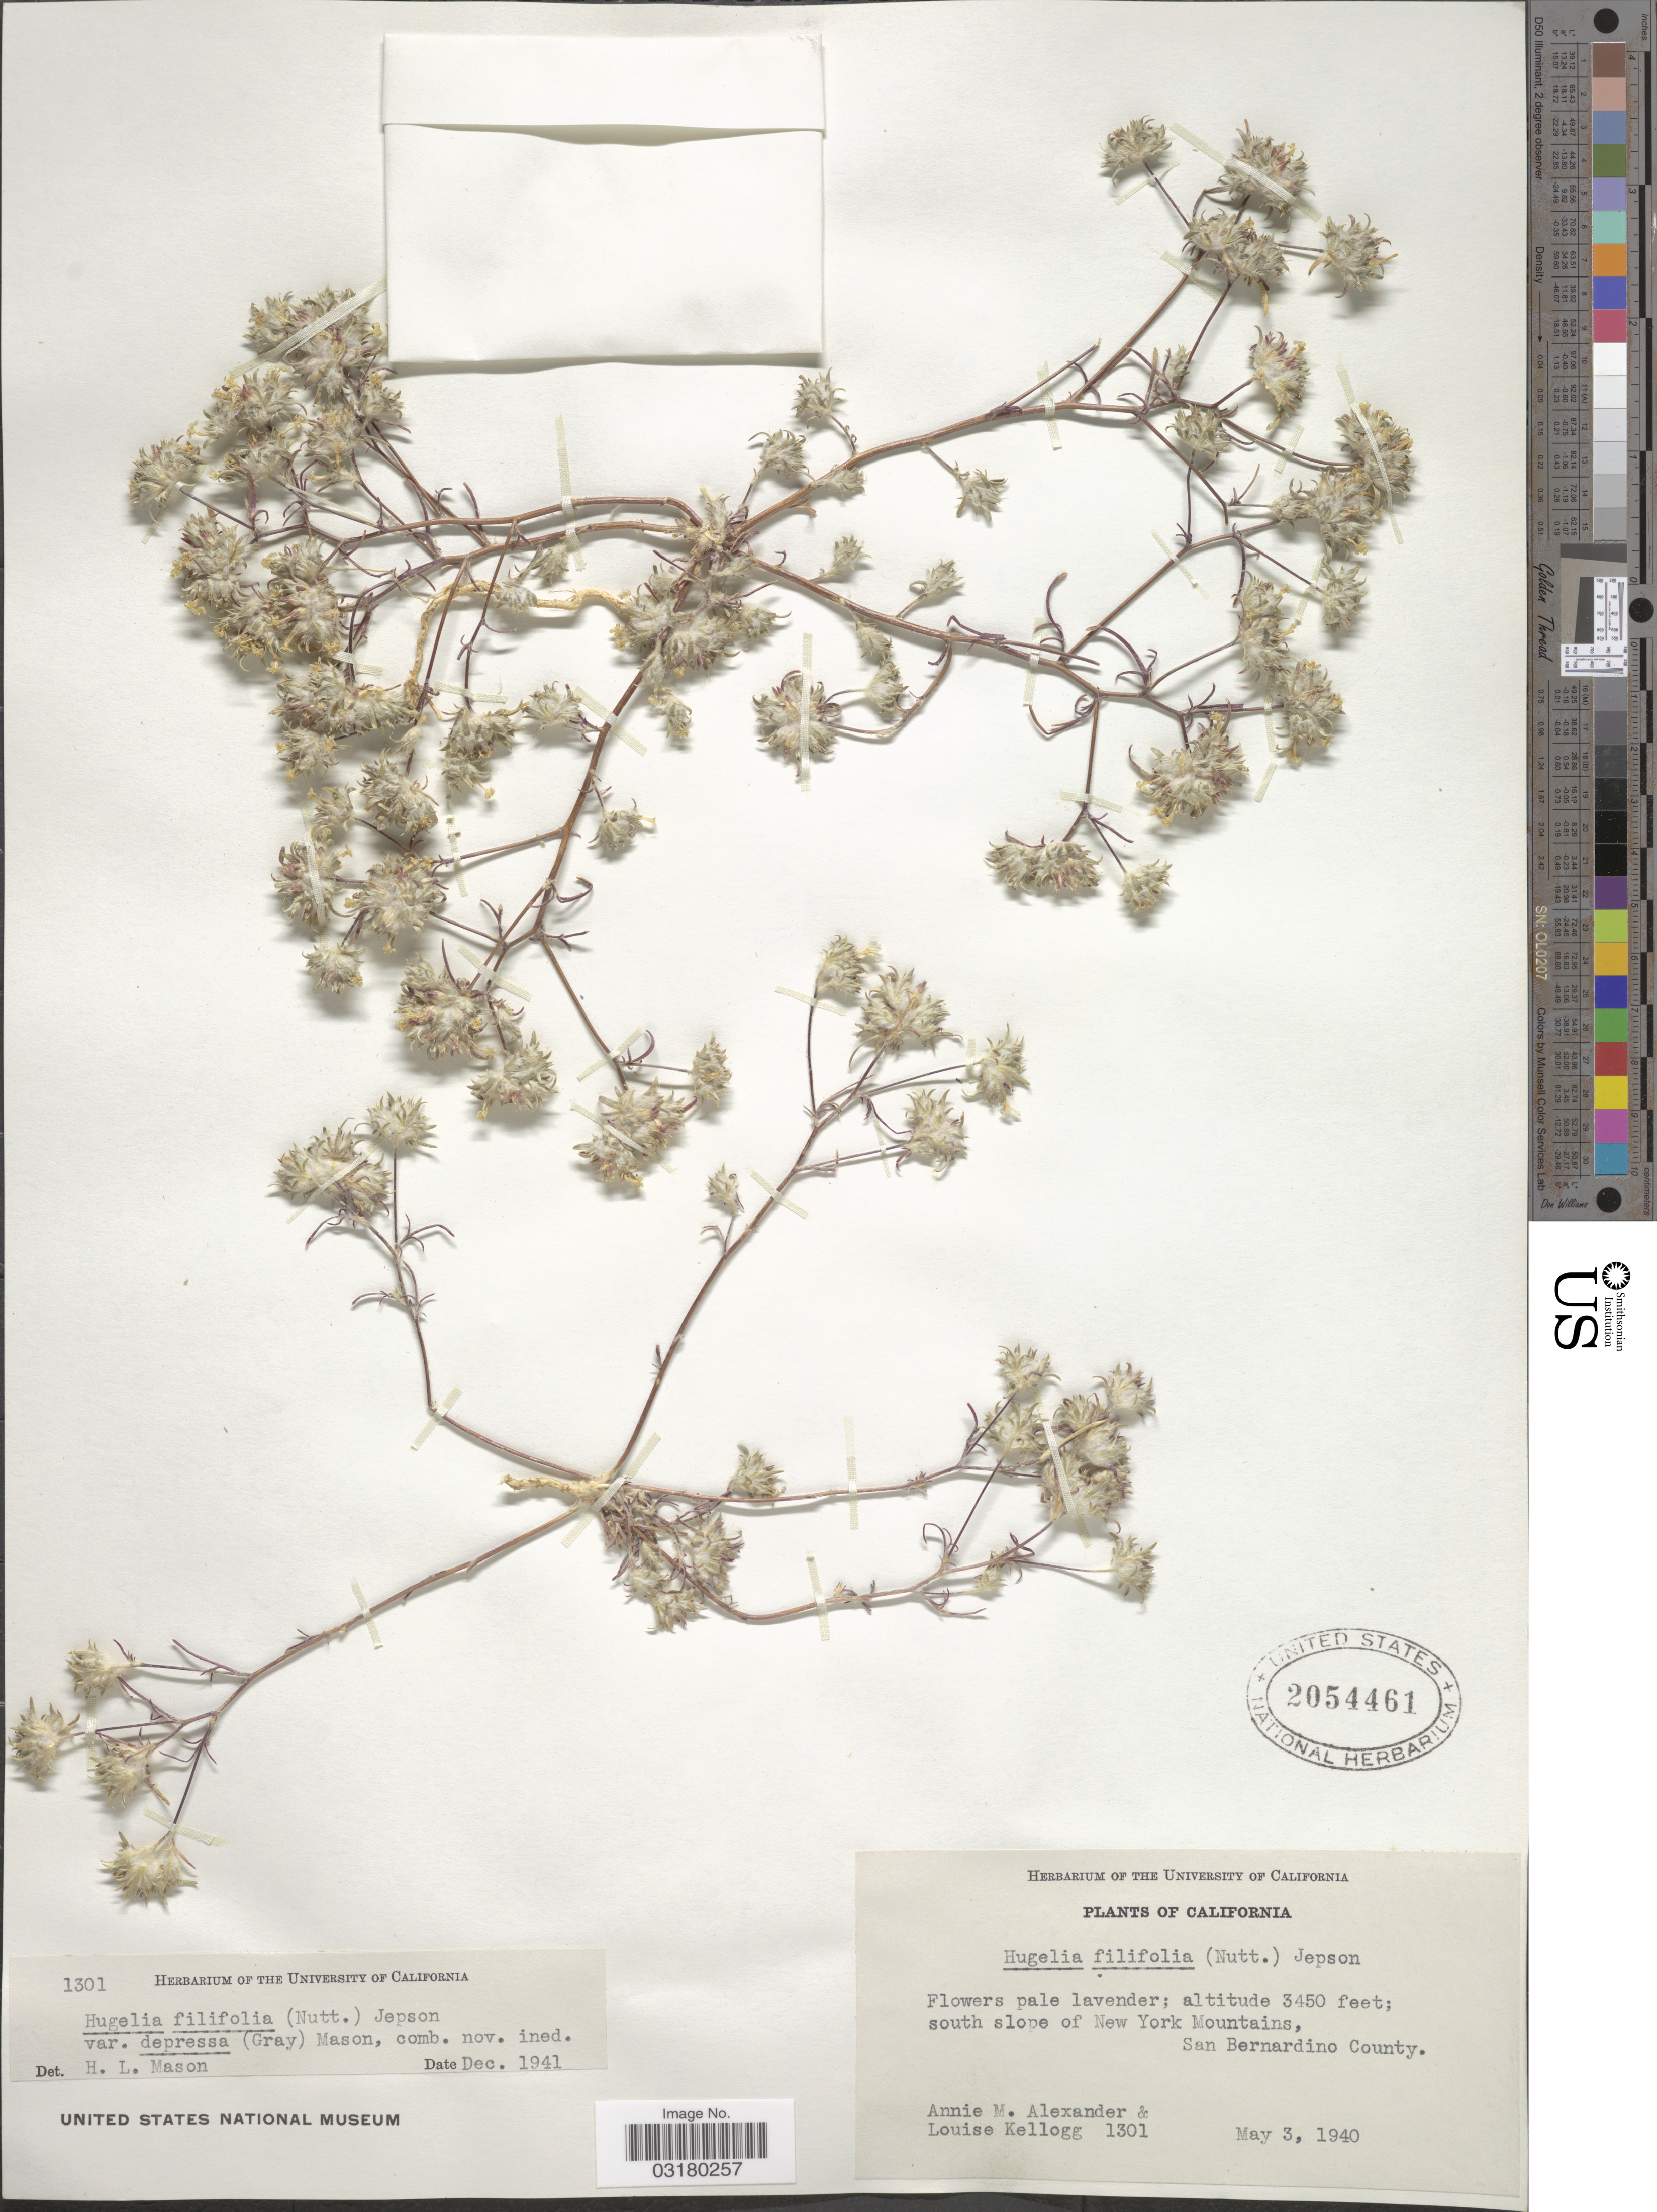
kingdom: Plantae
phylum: Tracheophyta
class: Magnoliopsida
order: Ericales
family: Polemoniaceae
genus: Eriastrum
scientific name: Eriastrum filifolium (Nutt.) Wooton & Standl.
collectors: A. M. Alexander & L. Kellogg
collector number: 1301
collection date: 1940-05-03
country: United States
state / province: California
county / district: San Bernardino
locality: South slope of New York Mountains, San Bernardino County.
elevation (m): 1052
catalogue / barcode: US 2054461